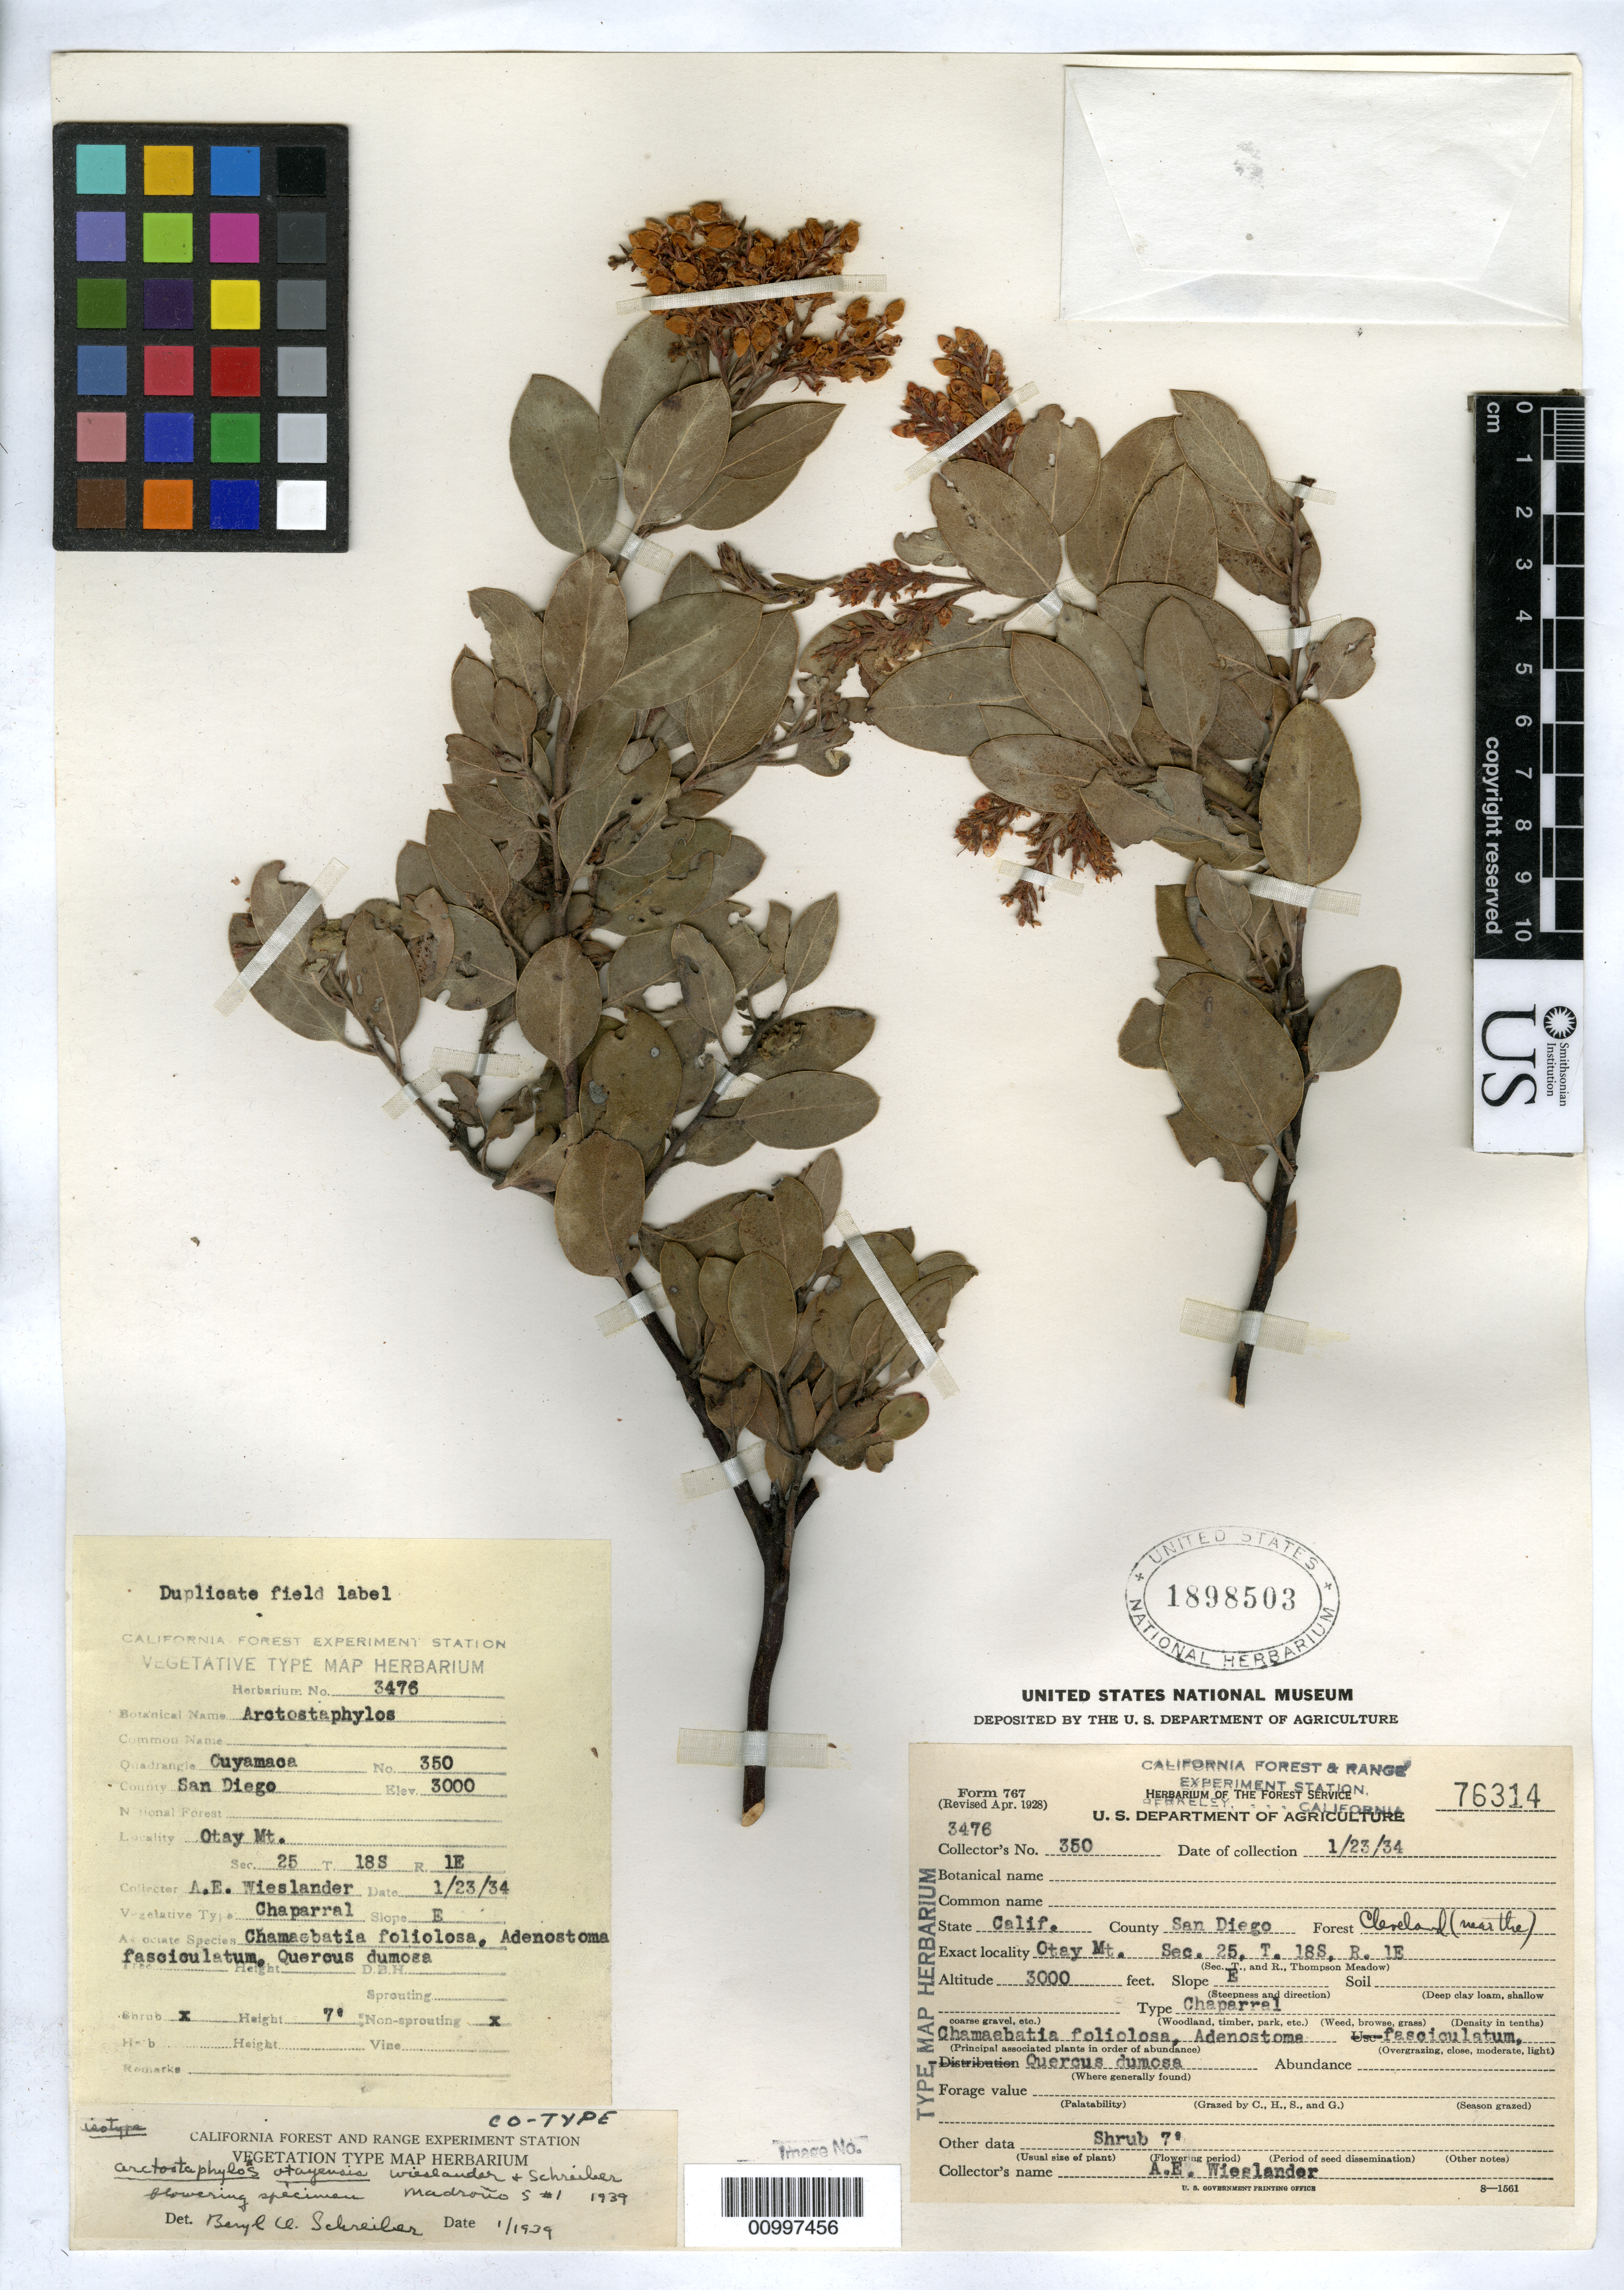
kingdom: Plantae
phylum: Tracheophyta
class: Magnoliopsida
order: Ericales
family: Ericaceae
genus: Arctostaphylos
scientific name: Arctostaphylos otayensis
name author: Wiesl. & B. Schreiber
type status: Syntype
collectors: A. E. Wieslander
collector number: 350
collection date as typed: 23 Jan 1934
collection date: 1934-01-23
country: United States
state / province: California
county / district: San Diego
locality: Otay Mt.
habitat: Chaparral on E slope.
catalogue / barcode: US 1898503